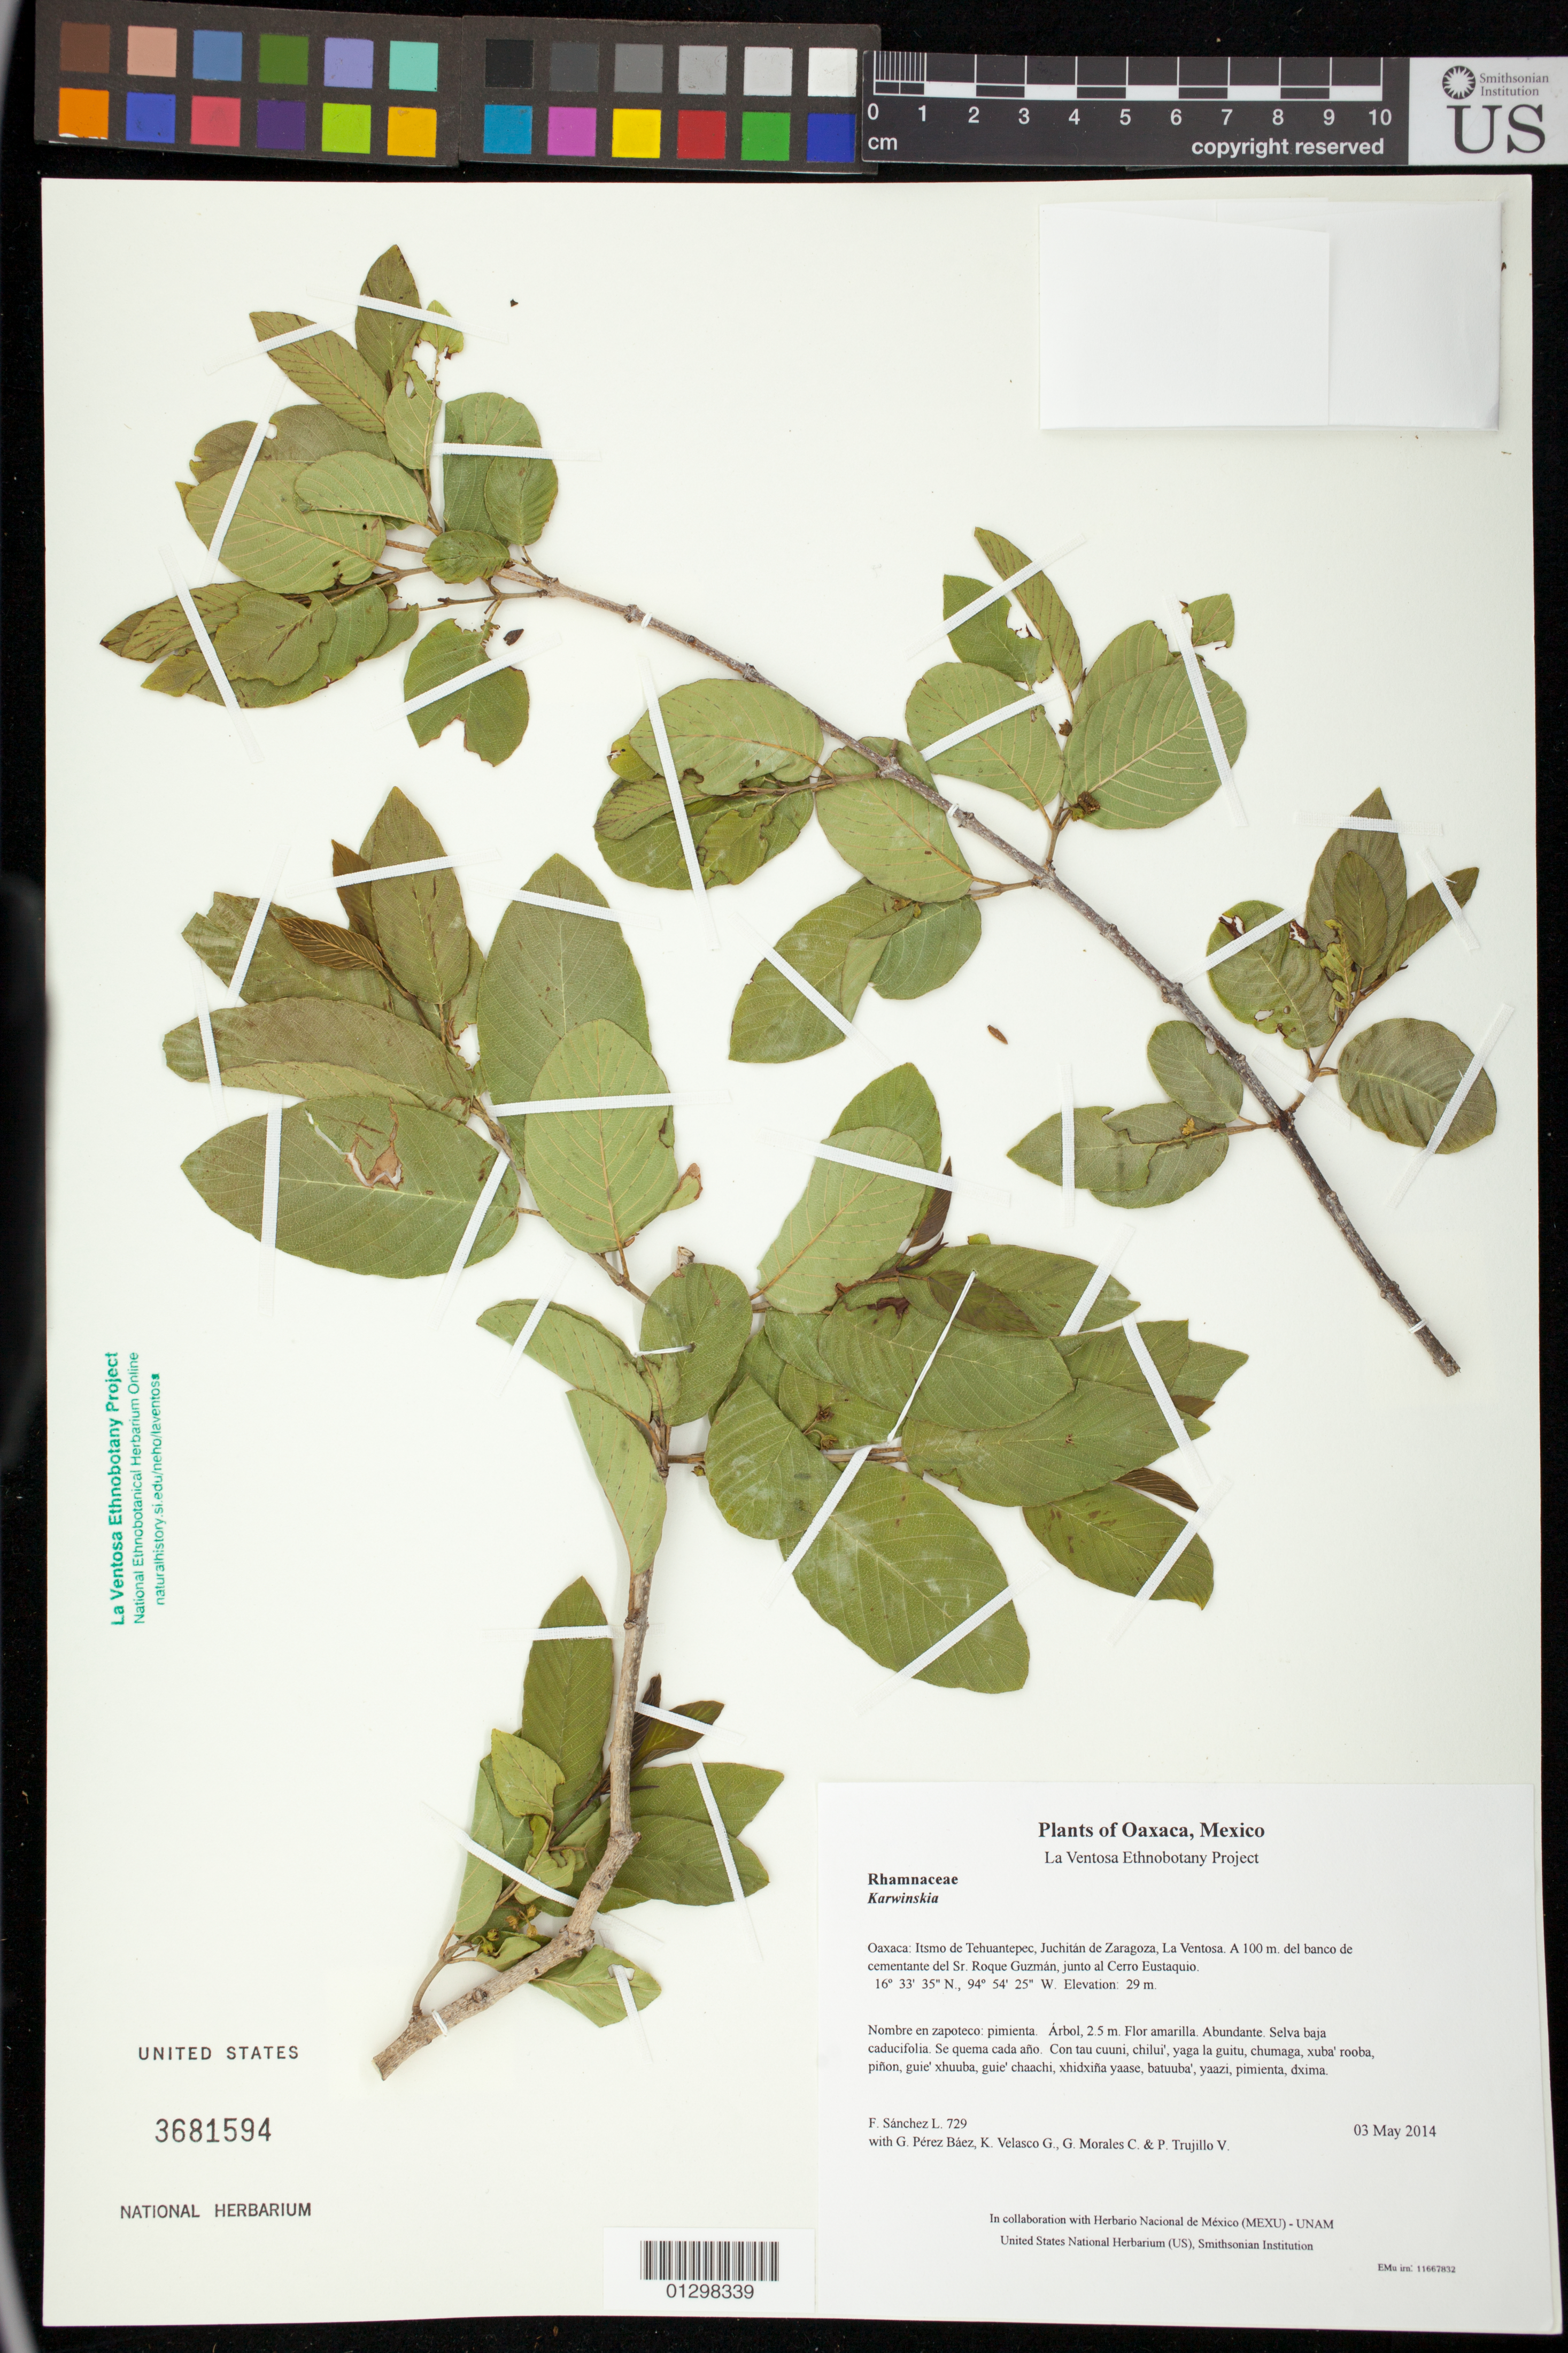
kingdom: Plantae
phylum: Tracheophyta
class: Magnoliopsida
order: Rosales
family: Rhamnaceae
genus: Karwinskia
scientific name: Karwinskia humboldtiana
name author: (Schult.) Zucc.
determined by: Velasco G., Kenia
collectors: F. Sánchez L., G. Pérez Báez, K. Velasco G., G. Morales C. & P. Trujillo V.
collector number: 729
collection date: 2014-05-03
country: Mexico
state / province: Oaxaca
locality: Itsmo de Tehuantepec, Juchitán de Zaragoza, La Ventosa. A 100 m. del banco de cementante del Sr. Roque Guzmán, junto al Cerro Eustaquio.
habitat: Selva baja caducifolia. Se quema cada año.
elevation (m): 29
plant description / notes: MEXU, US; Yaga. 2.5 m. Guie' naguchi. Stale.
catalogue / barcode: US 3681594